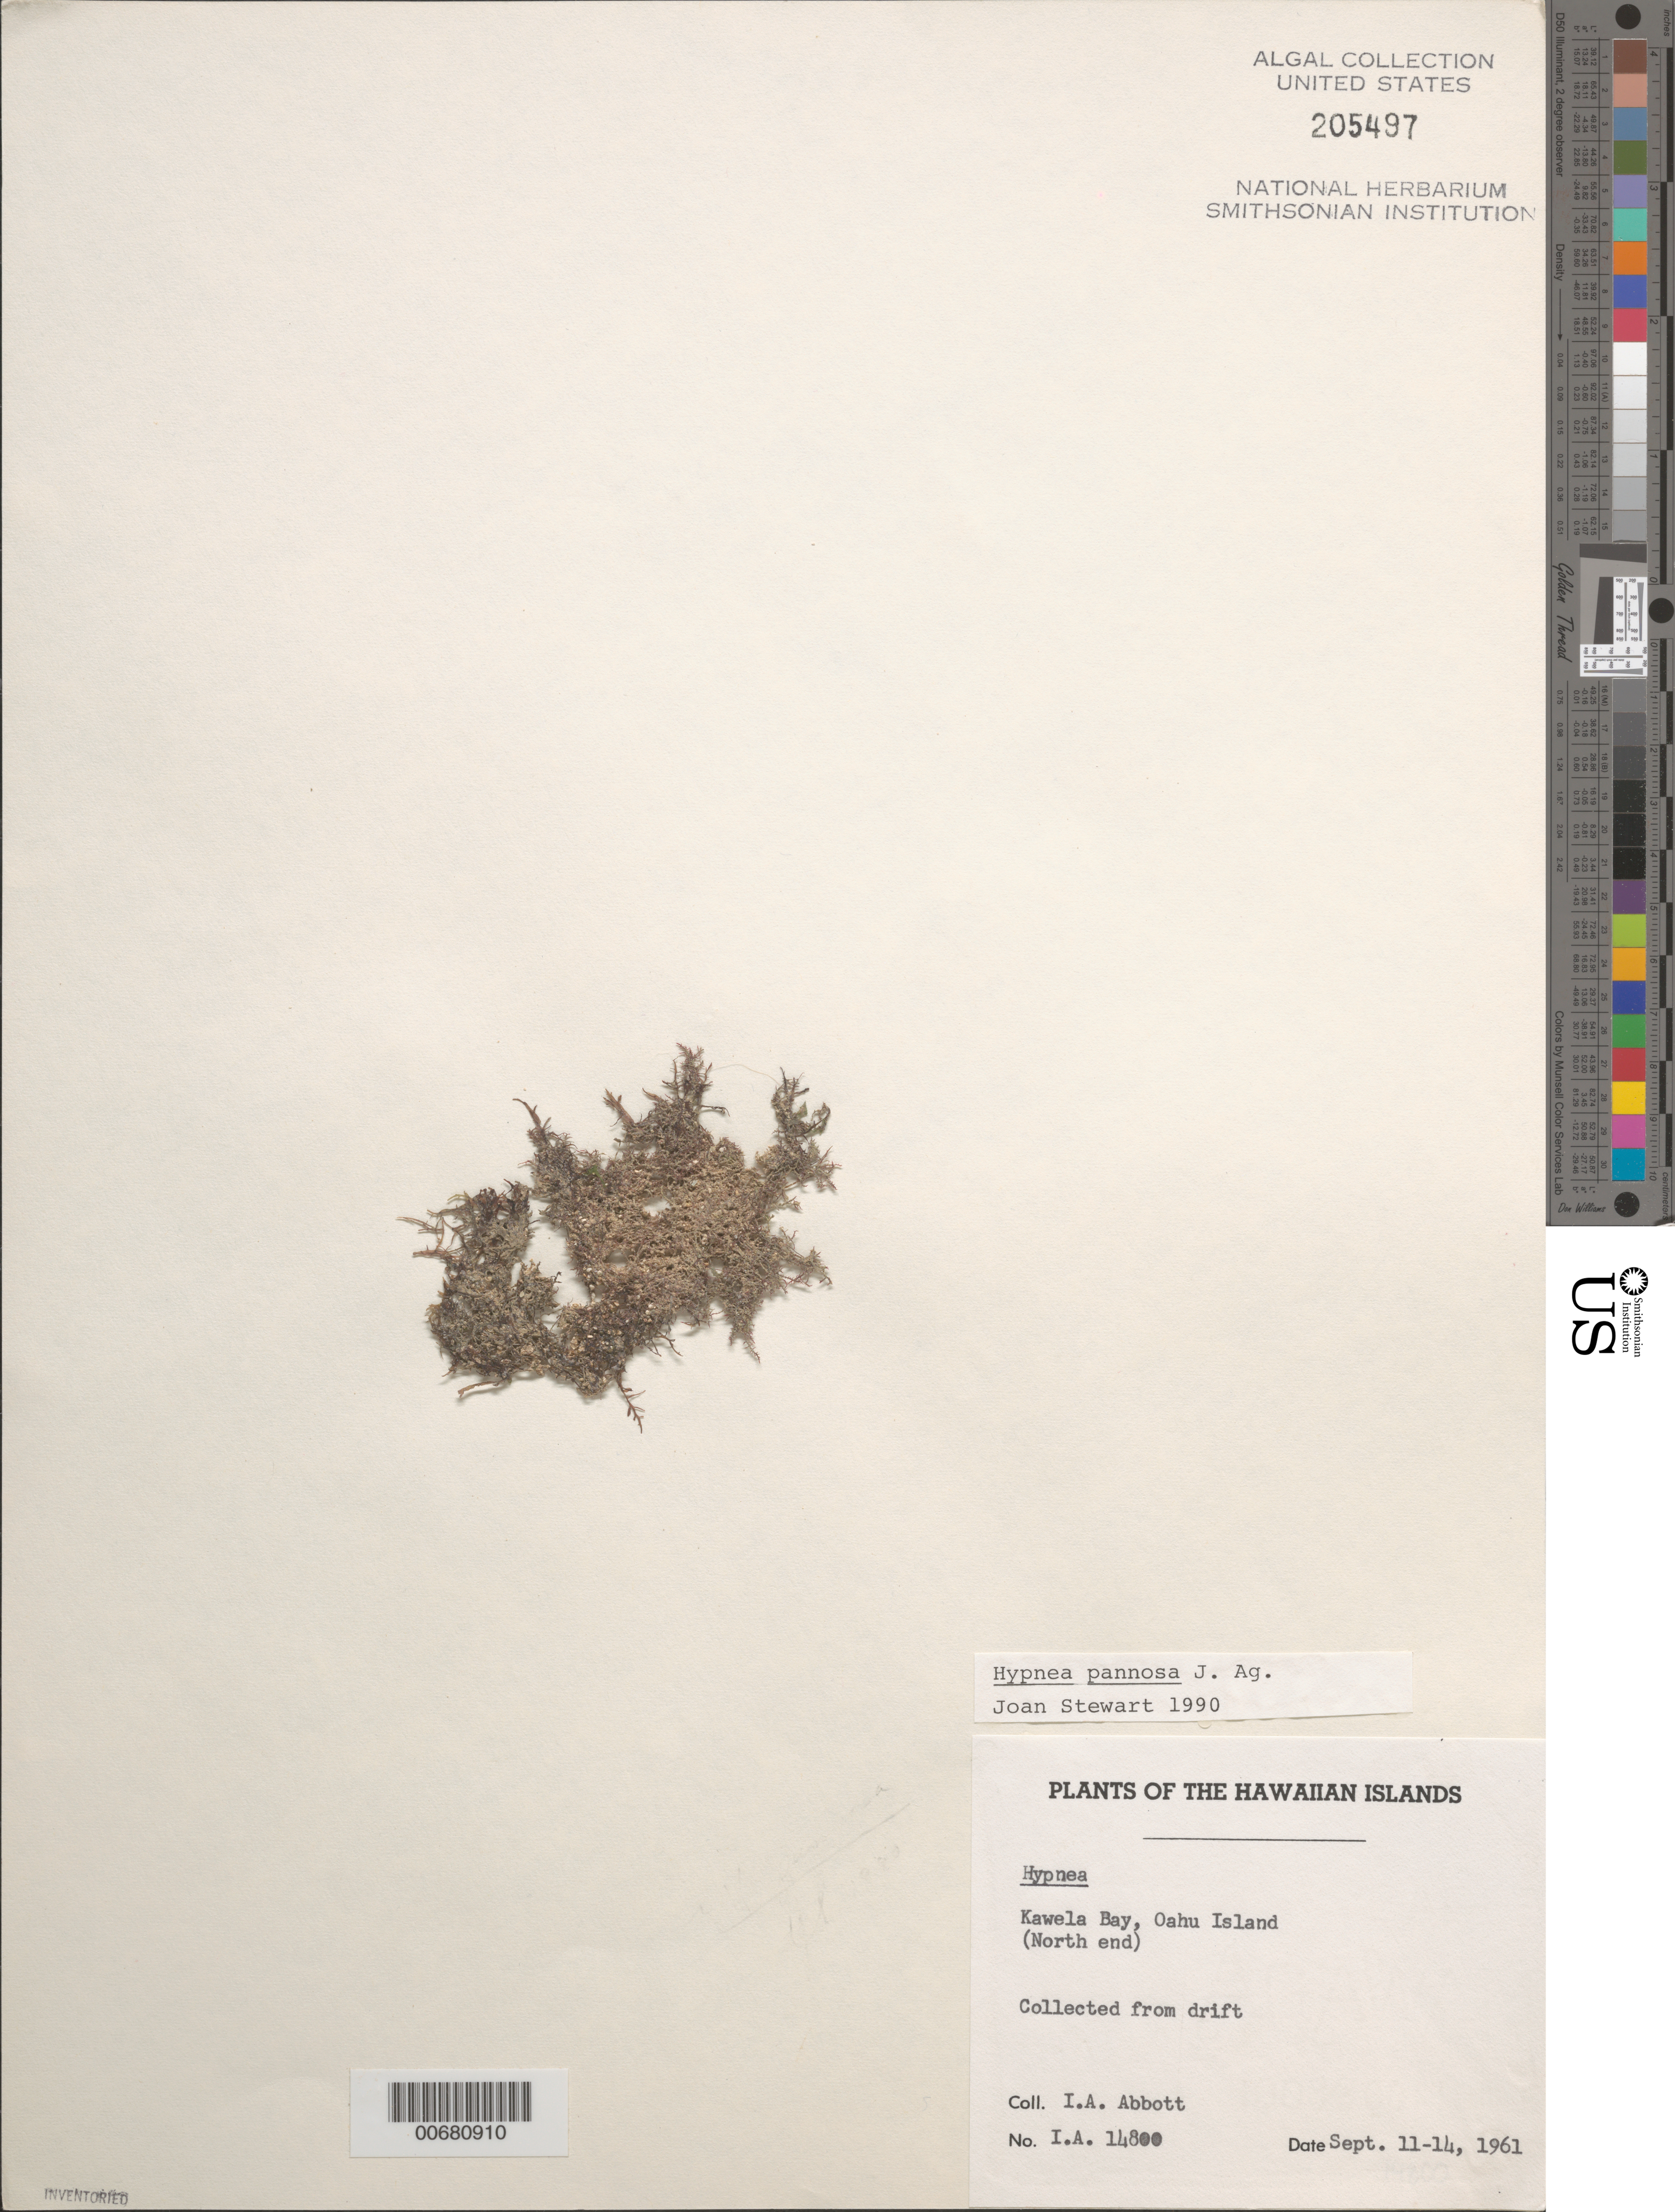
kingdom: Plantae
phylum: Rhodophyta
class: Florideophyceae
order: Gigartinales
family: Cystocloniaceae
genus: Hypnea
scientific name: Hypnea pannosa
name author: J. Agardh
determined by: Stewart, Joan G.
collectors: I. A. Abbott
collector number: IAA 14800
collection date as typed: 11 Sep 1961 to 14 Sep 1961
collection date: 1961-09-11/1961-09-14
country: United States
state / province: Hawaii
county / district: Honolulu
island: Oahu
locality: Kawela Bay, north end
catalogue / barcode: US 205497